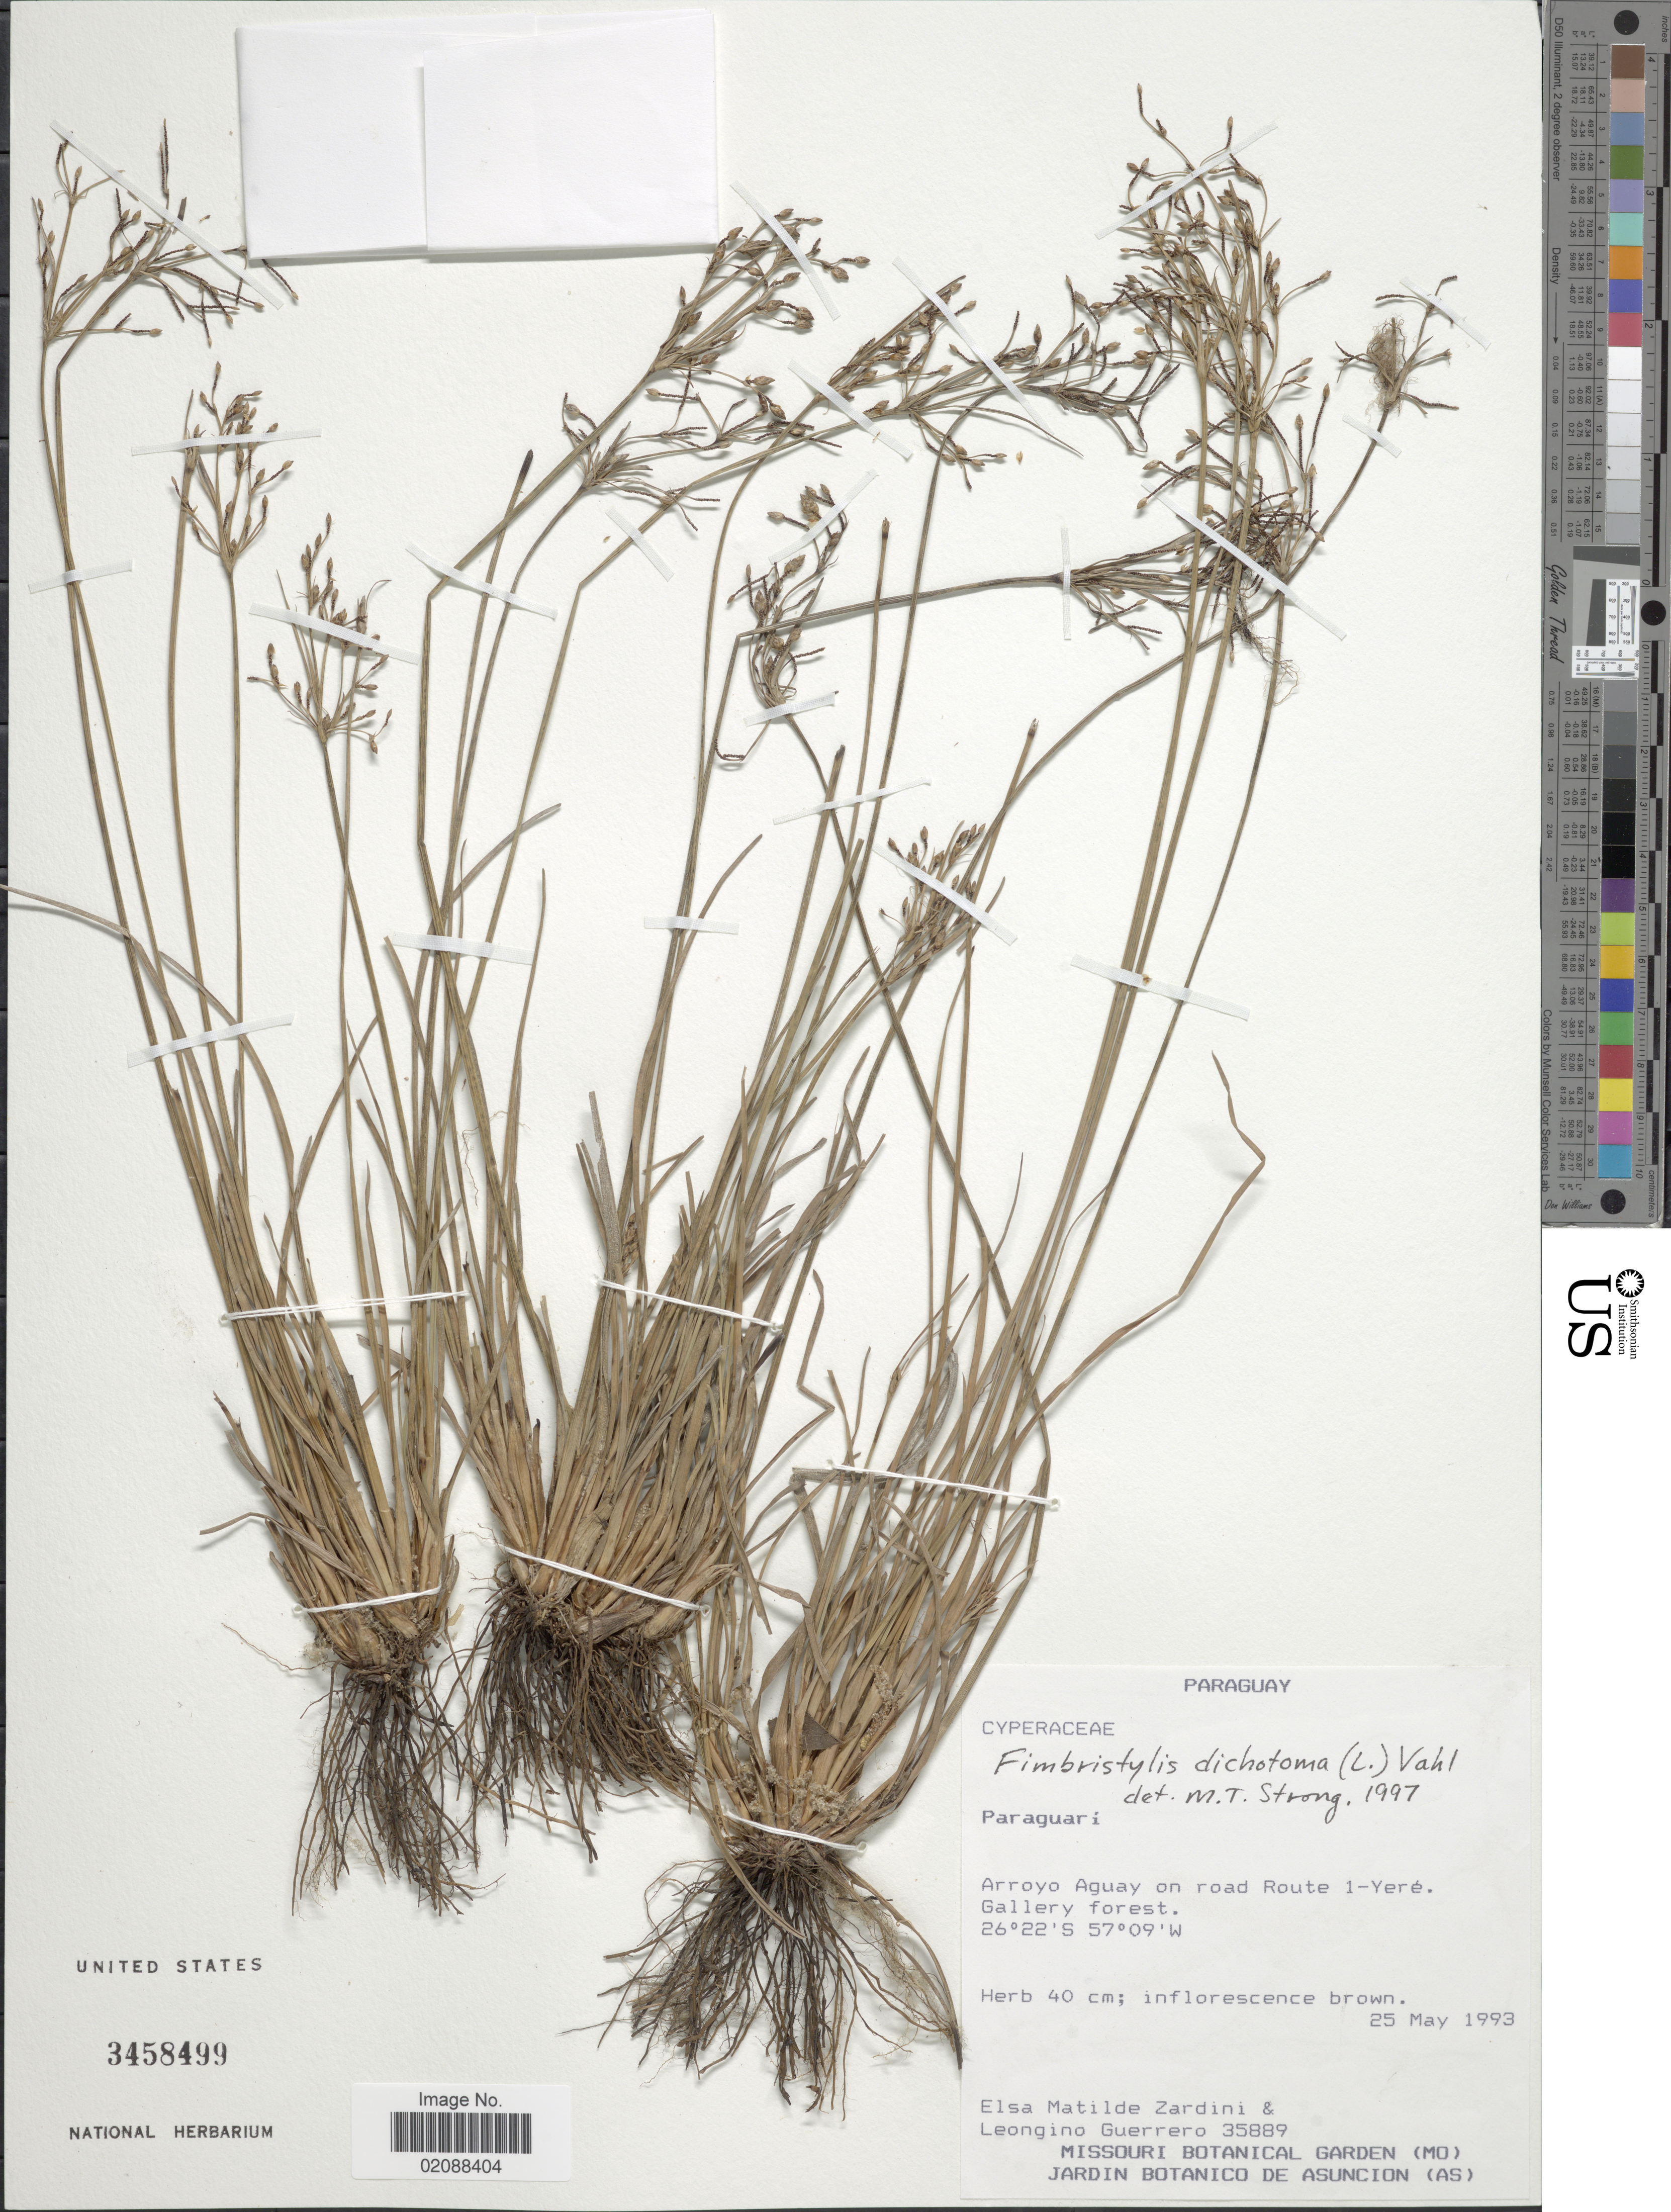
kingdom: Plantae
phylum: Tracheophyta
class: Liliopsida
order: Poales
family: Cyperaceae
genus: Fimbristylis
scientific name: Fimbristylis dichotoma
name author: (L.) Vahl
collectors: E. M. Zardini & L. Guerrero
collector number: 35889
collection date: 1993-05-25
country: Paraguay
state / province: Paraguari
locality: Arroyo Aguay on road Route 1-Yere. Gallery forest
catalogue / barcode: US 3458499